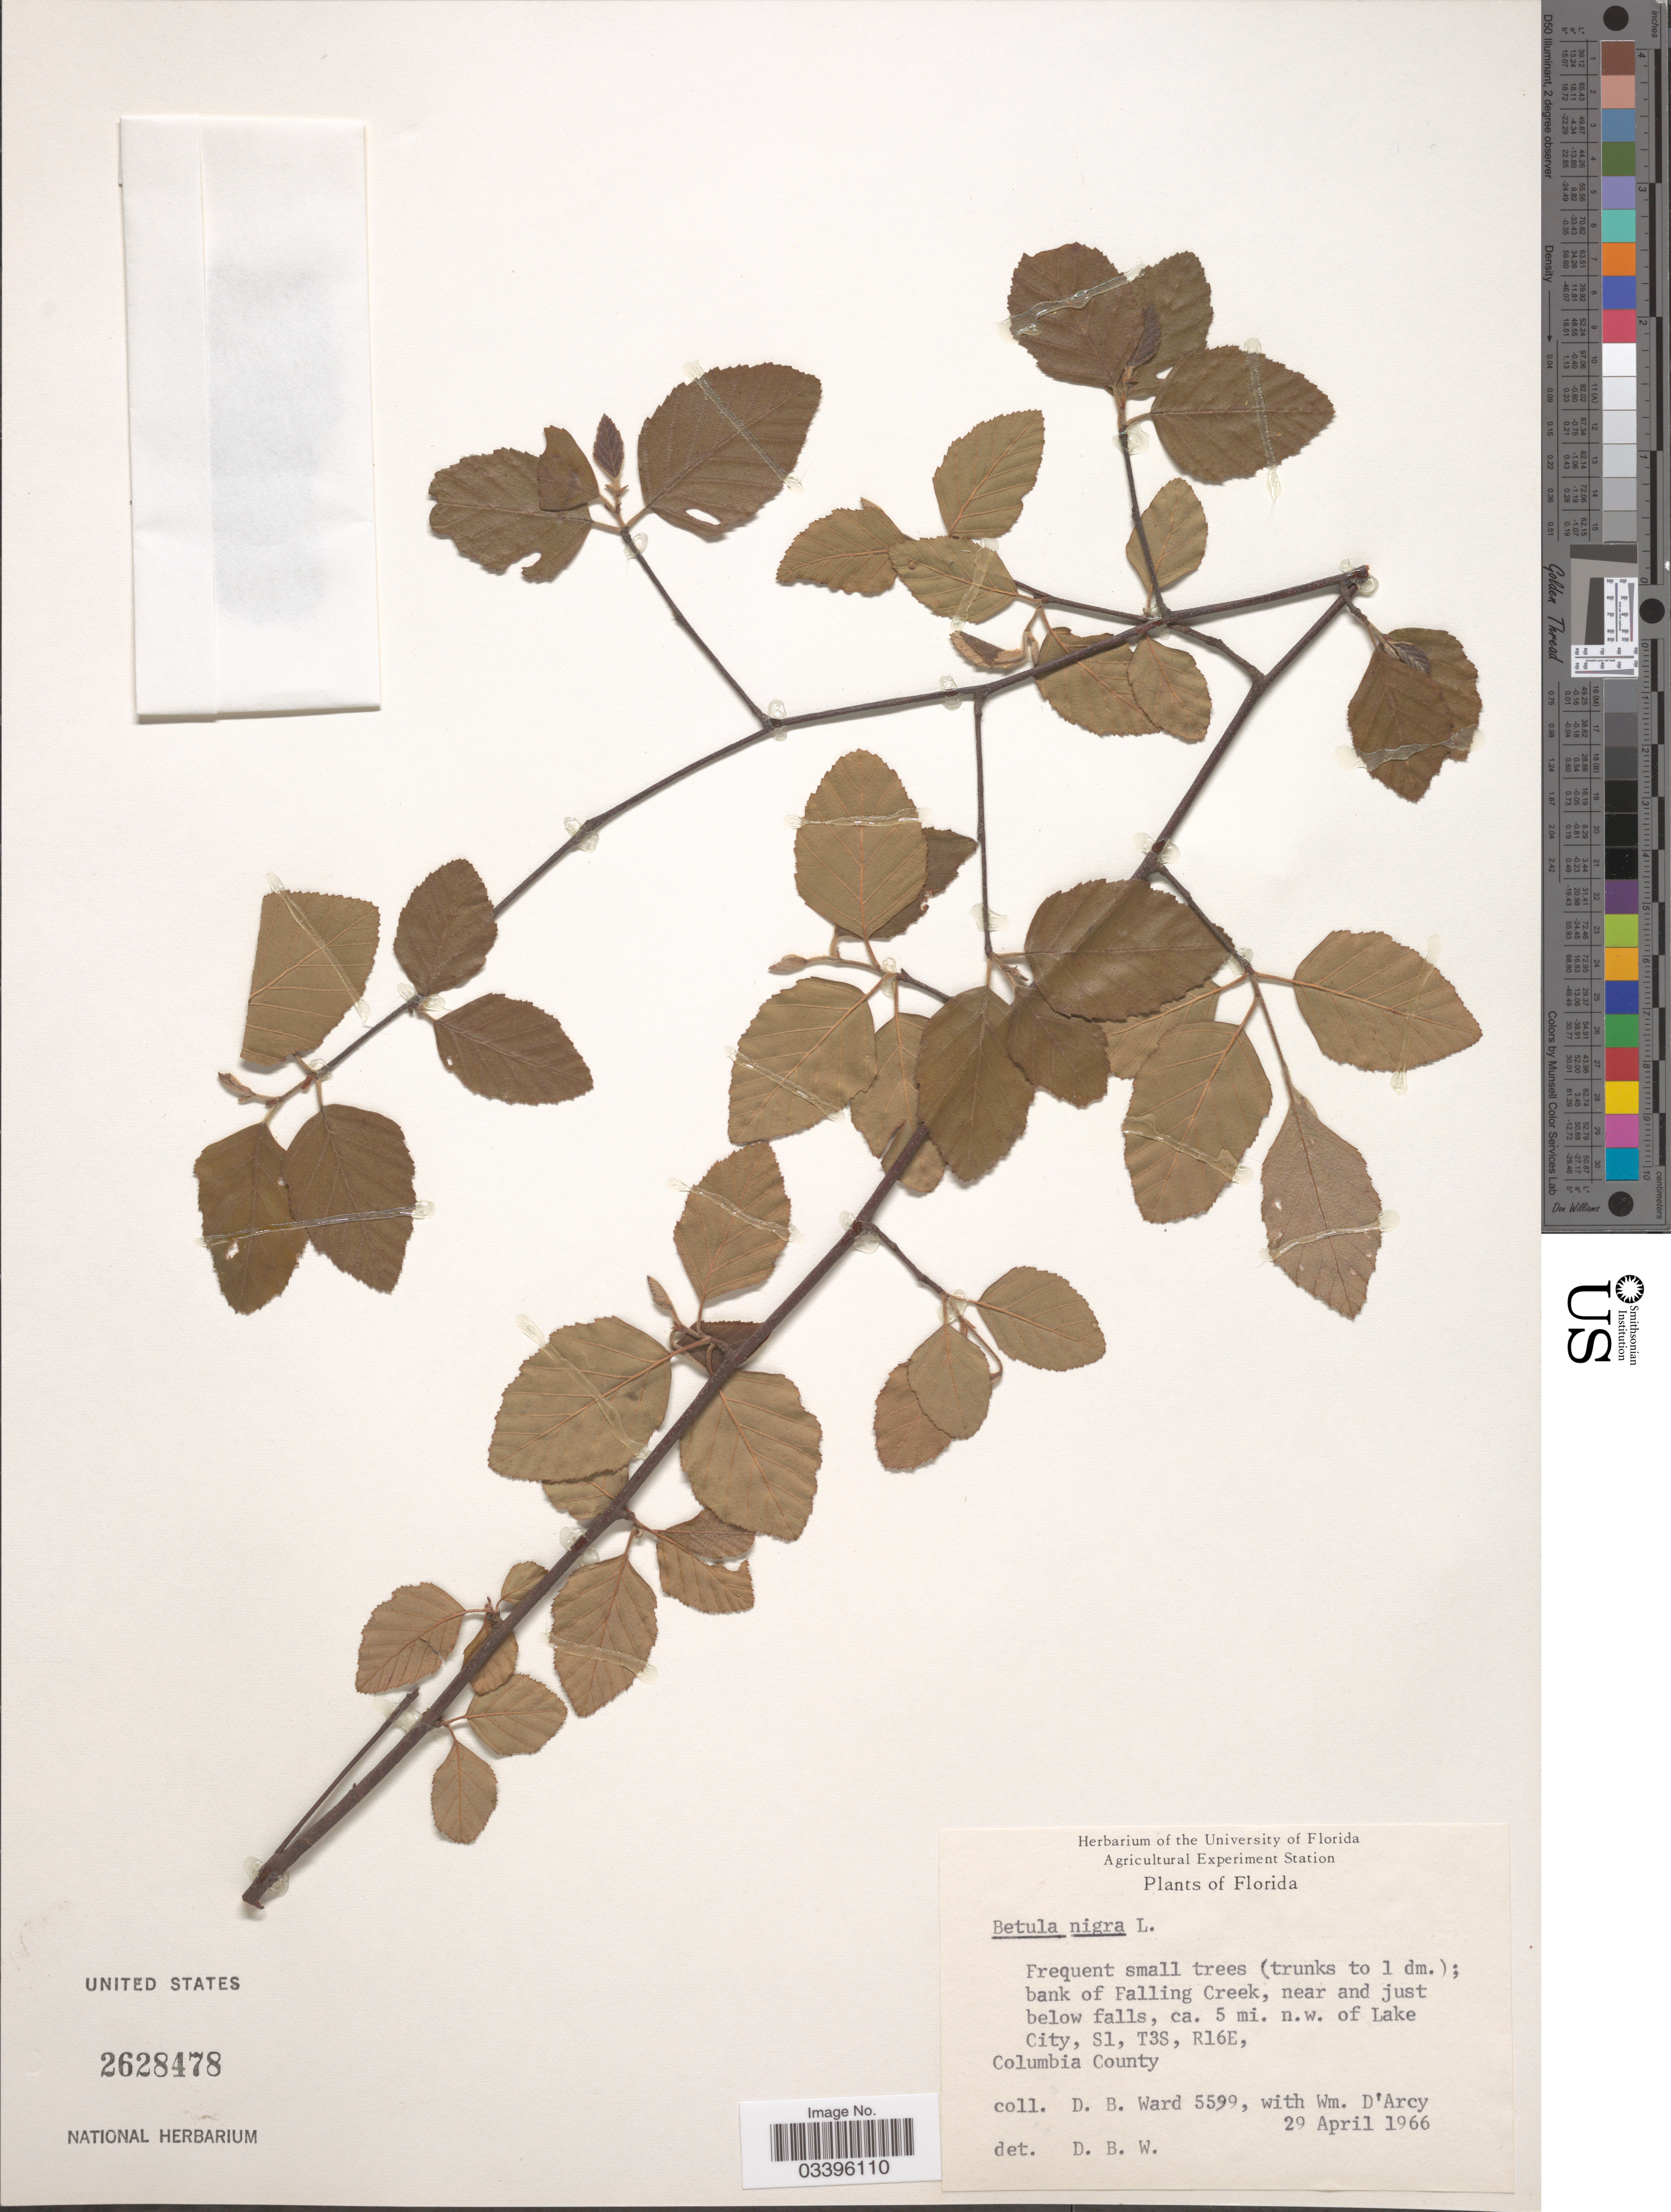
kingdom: Plantae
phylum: Tracheophyta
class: Magnoliopsida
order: Fagales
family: Betulaceae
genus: Betula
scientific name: Betula nigra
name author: L.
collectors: D. B. Ward & W. G. D'Arcy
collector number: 5599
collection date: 1966-04-29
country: United States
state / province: Florida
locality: Bank of Falling Creek, near and just below falls, ca. 5 mi. n.w. of Lake City, S1, T3S, R16E. Columbia County.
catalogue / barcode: US 2628478